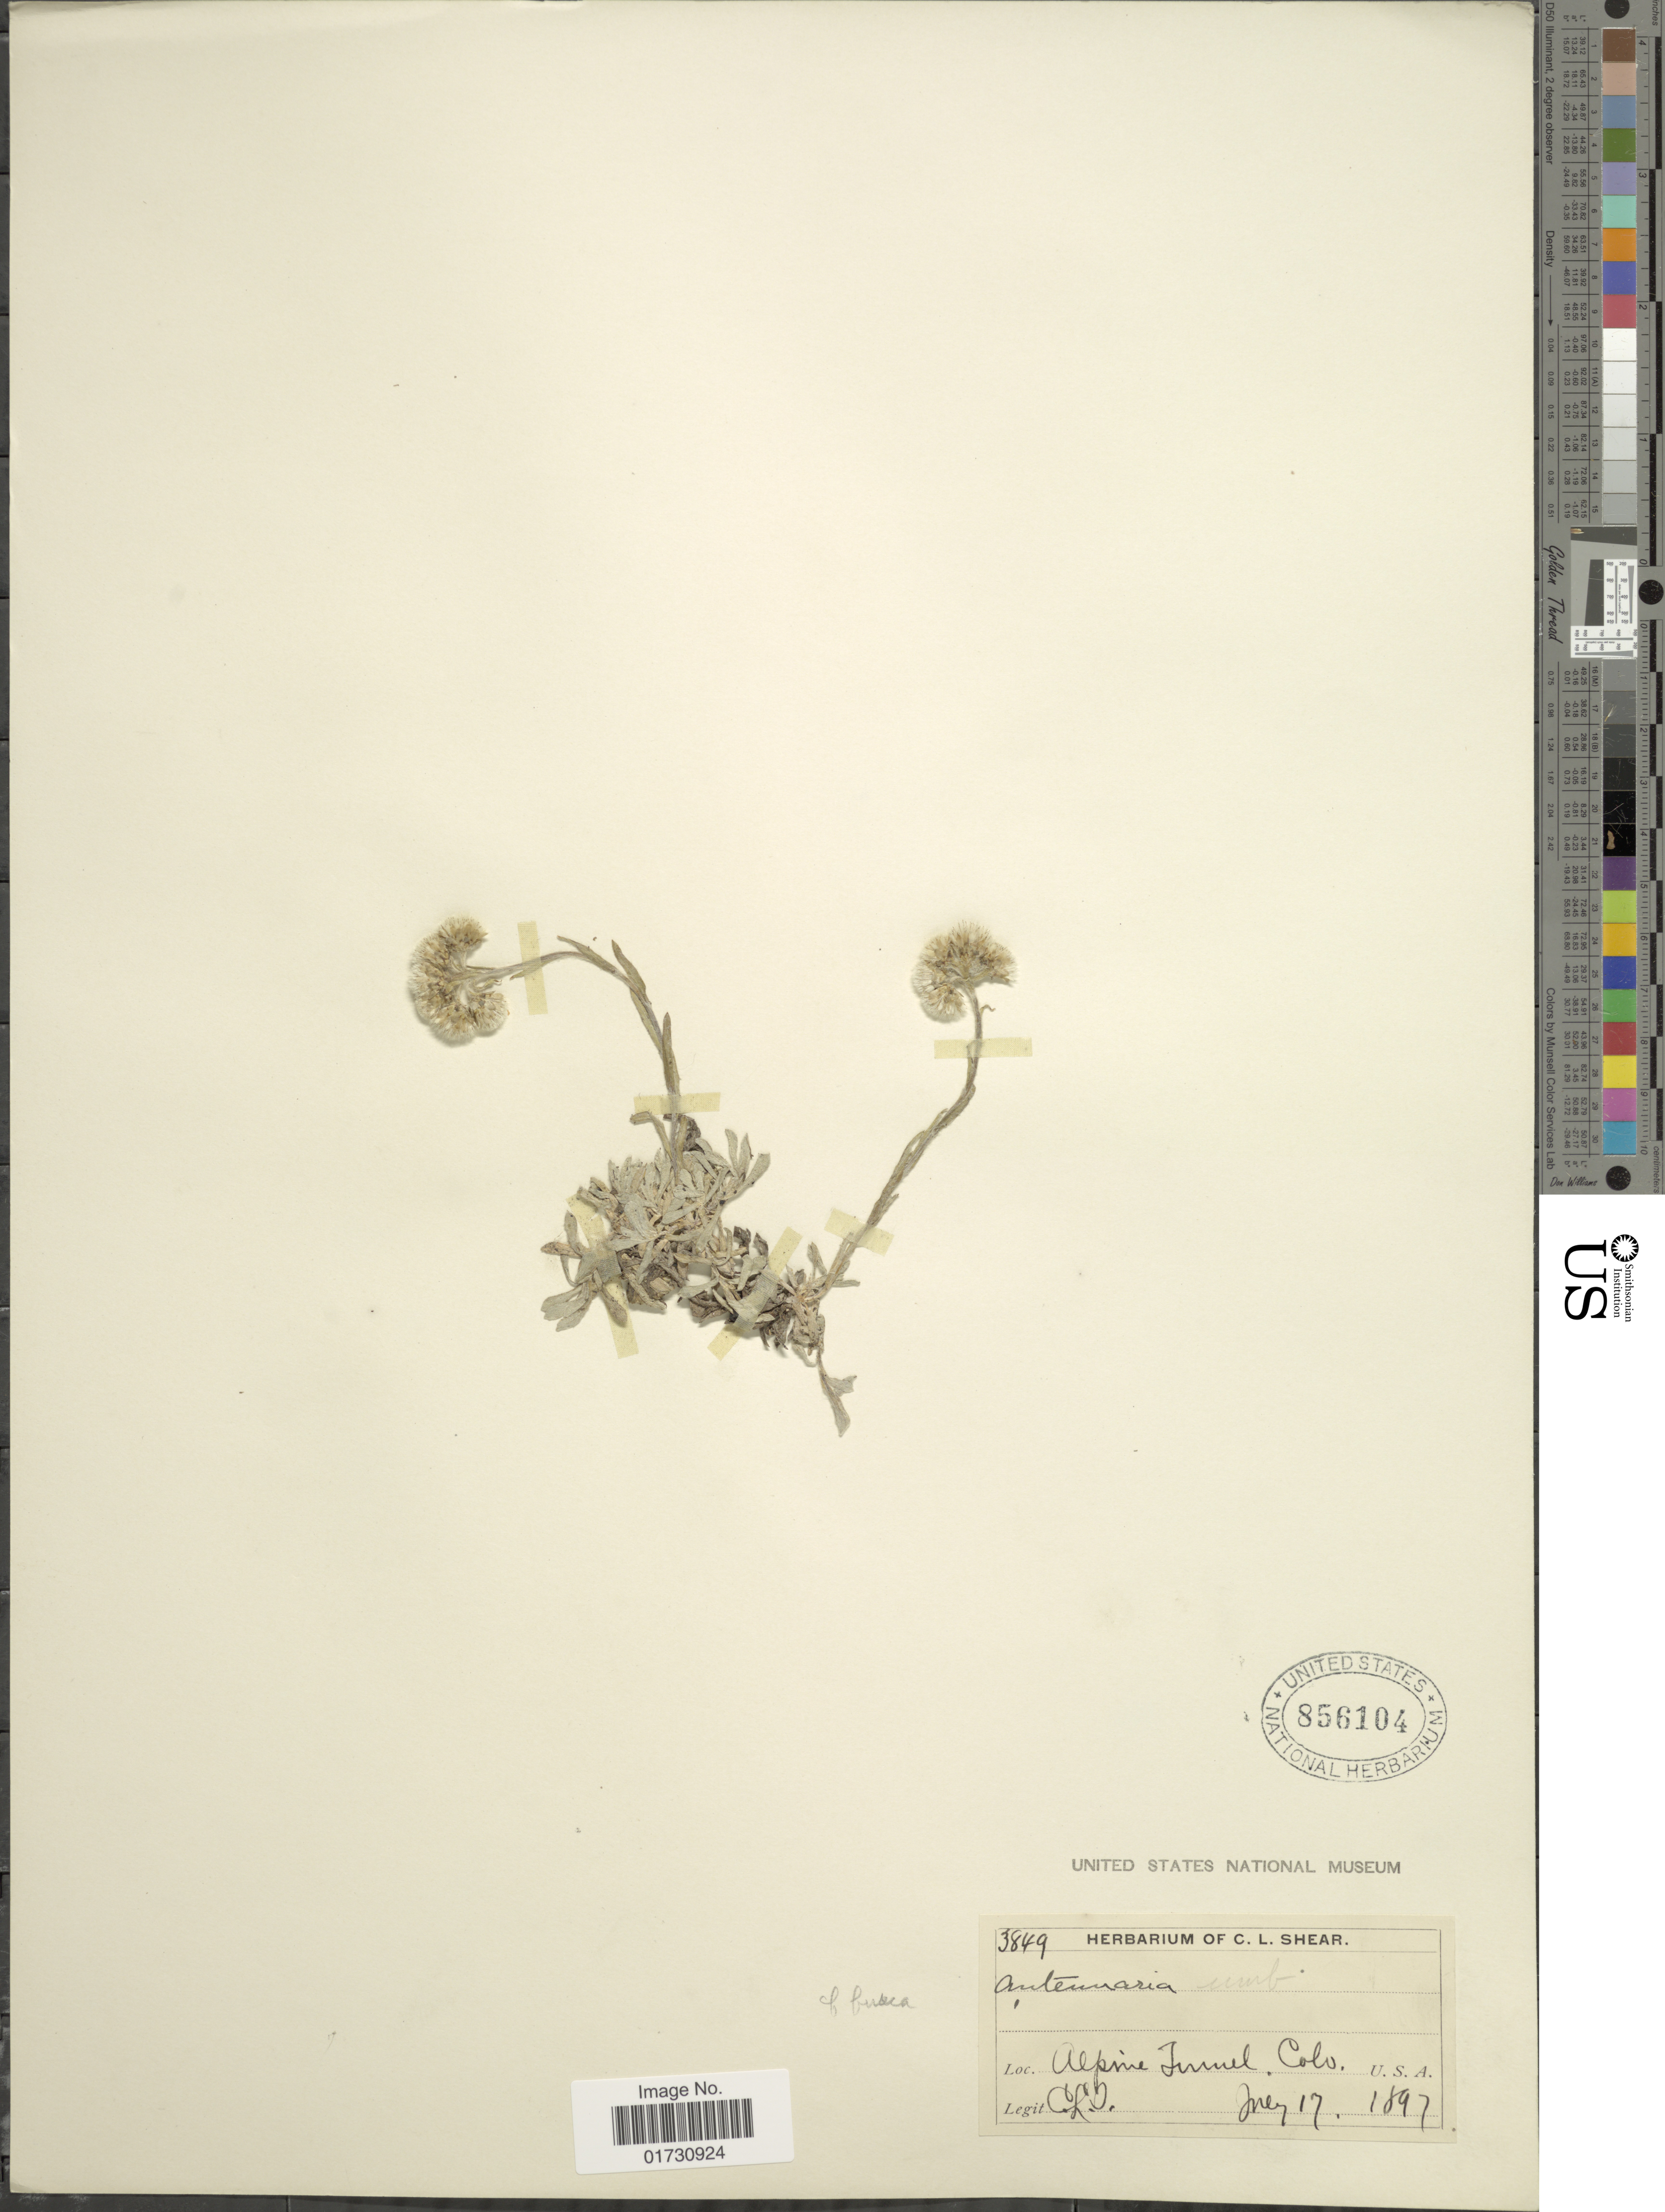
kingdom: Plantae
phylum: Tracheophyta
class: Magnoliopsida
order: Asterales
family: Asteraceae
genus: Antennaria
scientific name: Antennaria fusca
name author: E.E. Nelson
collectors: C. L. Shear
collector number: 3849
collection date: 1897-07-17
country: United States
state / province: Colorado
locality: Alpine Tunnel, Co.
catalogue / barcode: US 856104